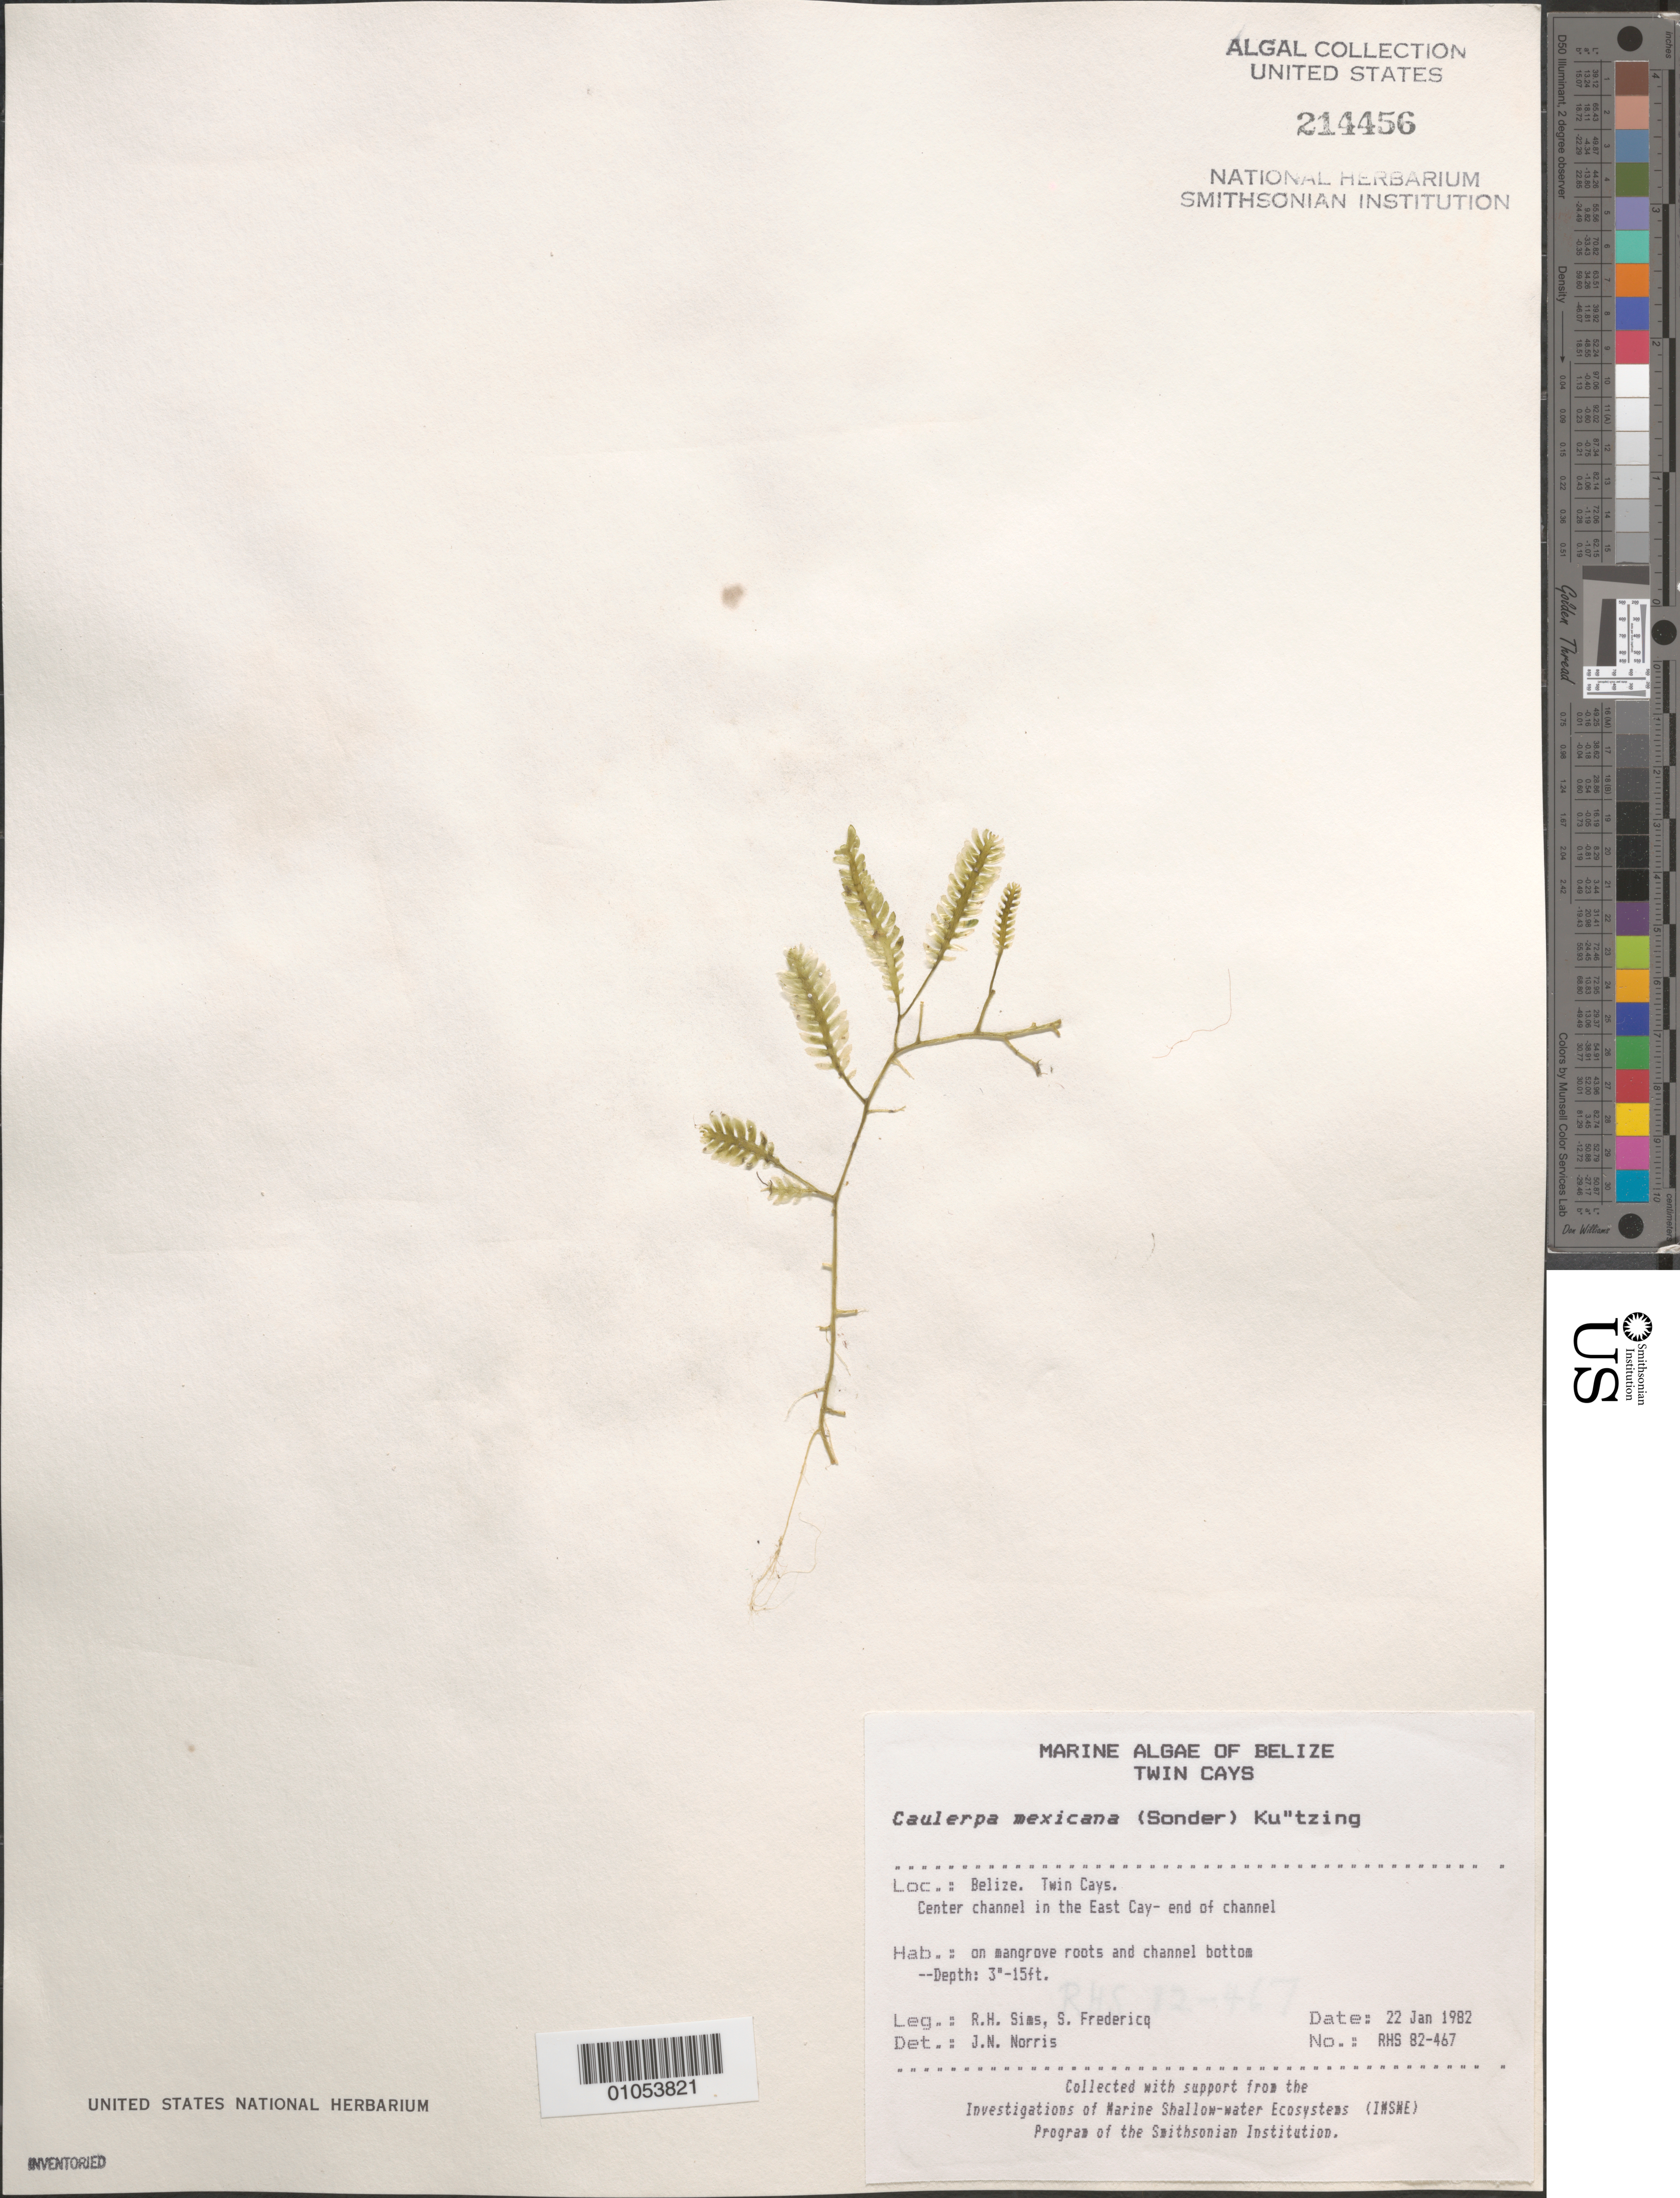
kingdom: Plantae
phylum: Chlorophyta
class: Ulvophyceae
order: Bryopsidales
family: Caulerpaceae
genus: Caulerpa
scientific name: Caulerpa mexicana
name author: Sond. ex Kütz.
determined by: Norris, James N.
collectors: R. H. Sims & S. Fredericq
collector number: RHS 82-467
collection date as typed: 22 Jan 1982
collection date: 1982-01-22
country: Belize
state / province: Stann Creek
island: Twin Cays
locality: Center channel in the East Cay end of channel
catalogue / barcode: US 214456